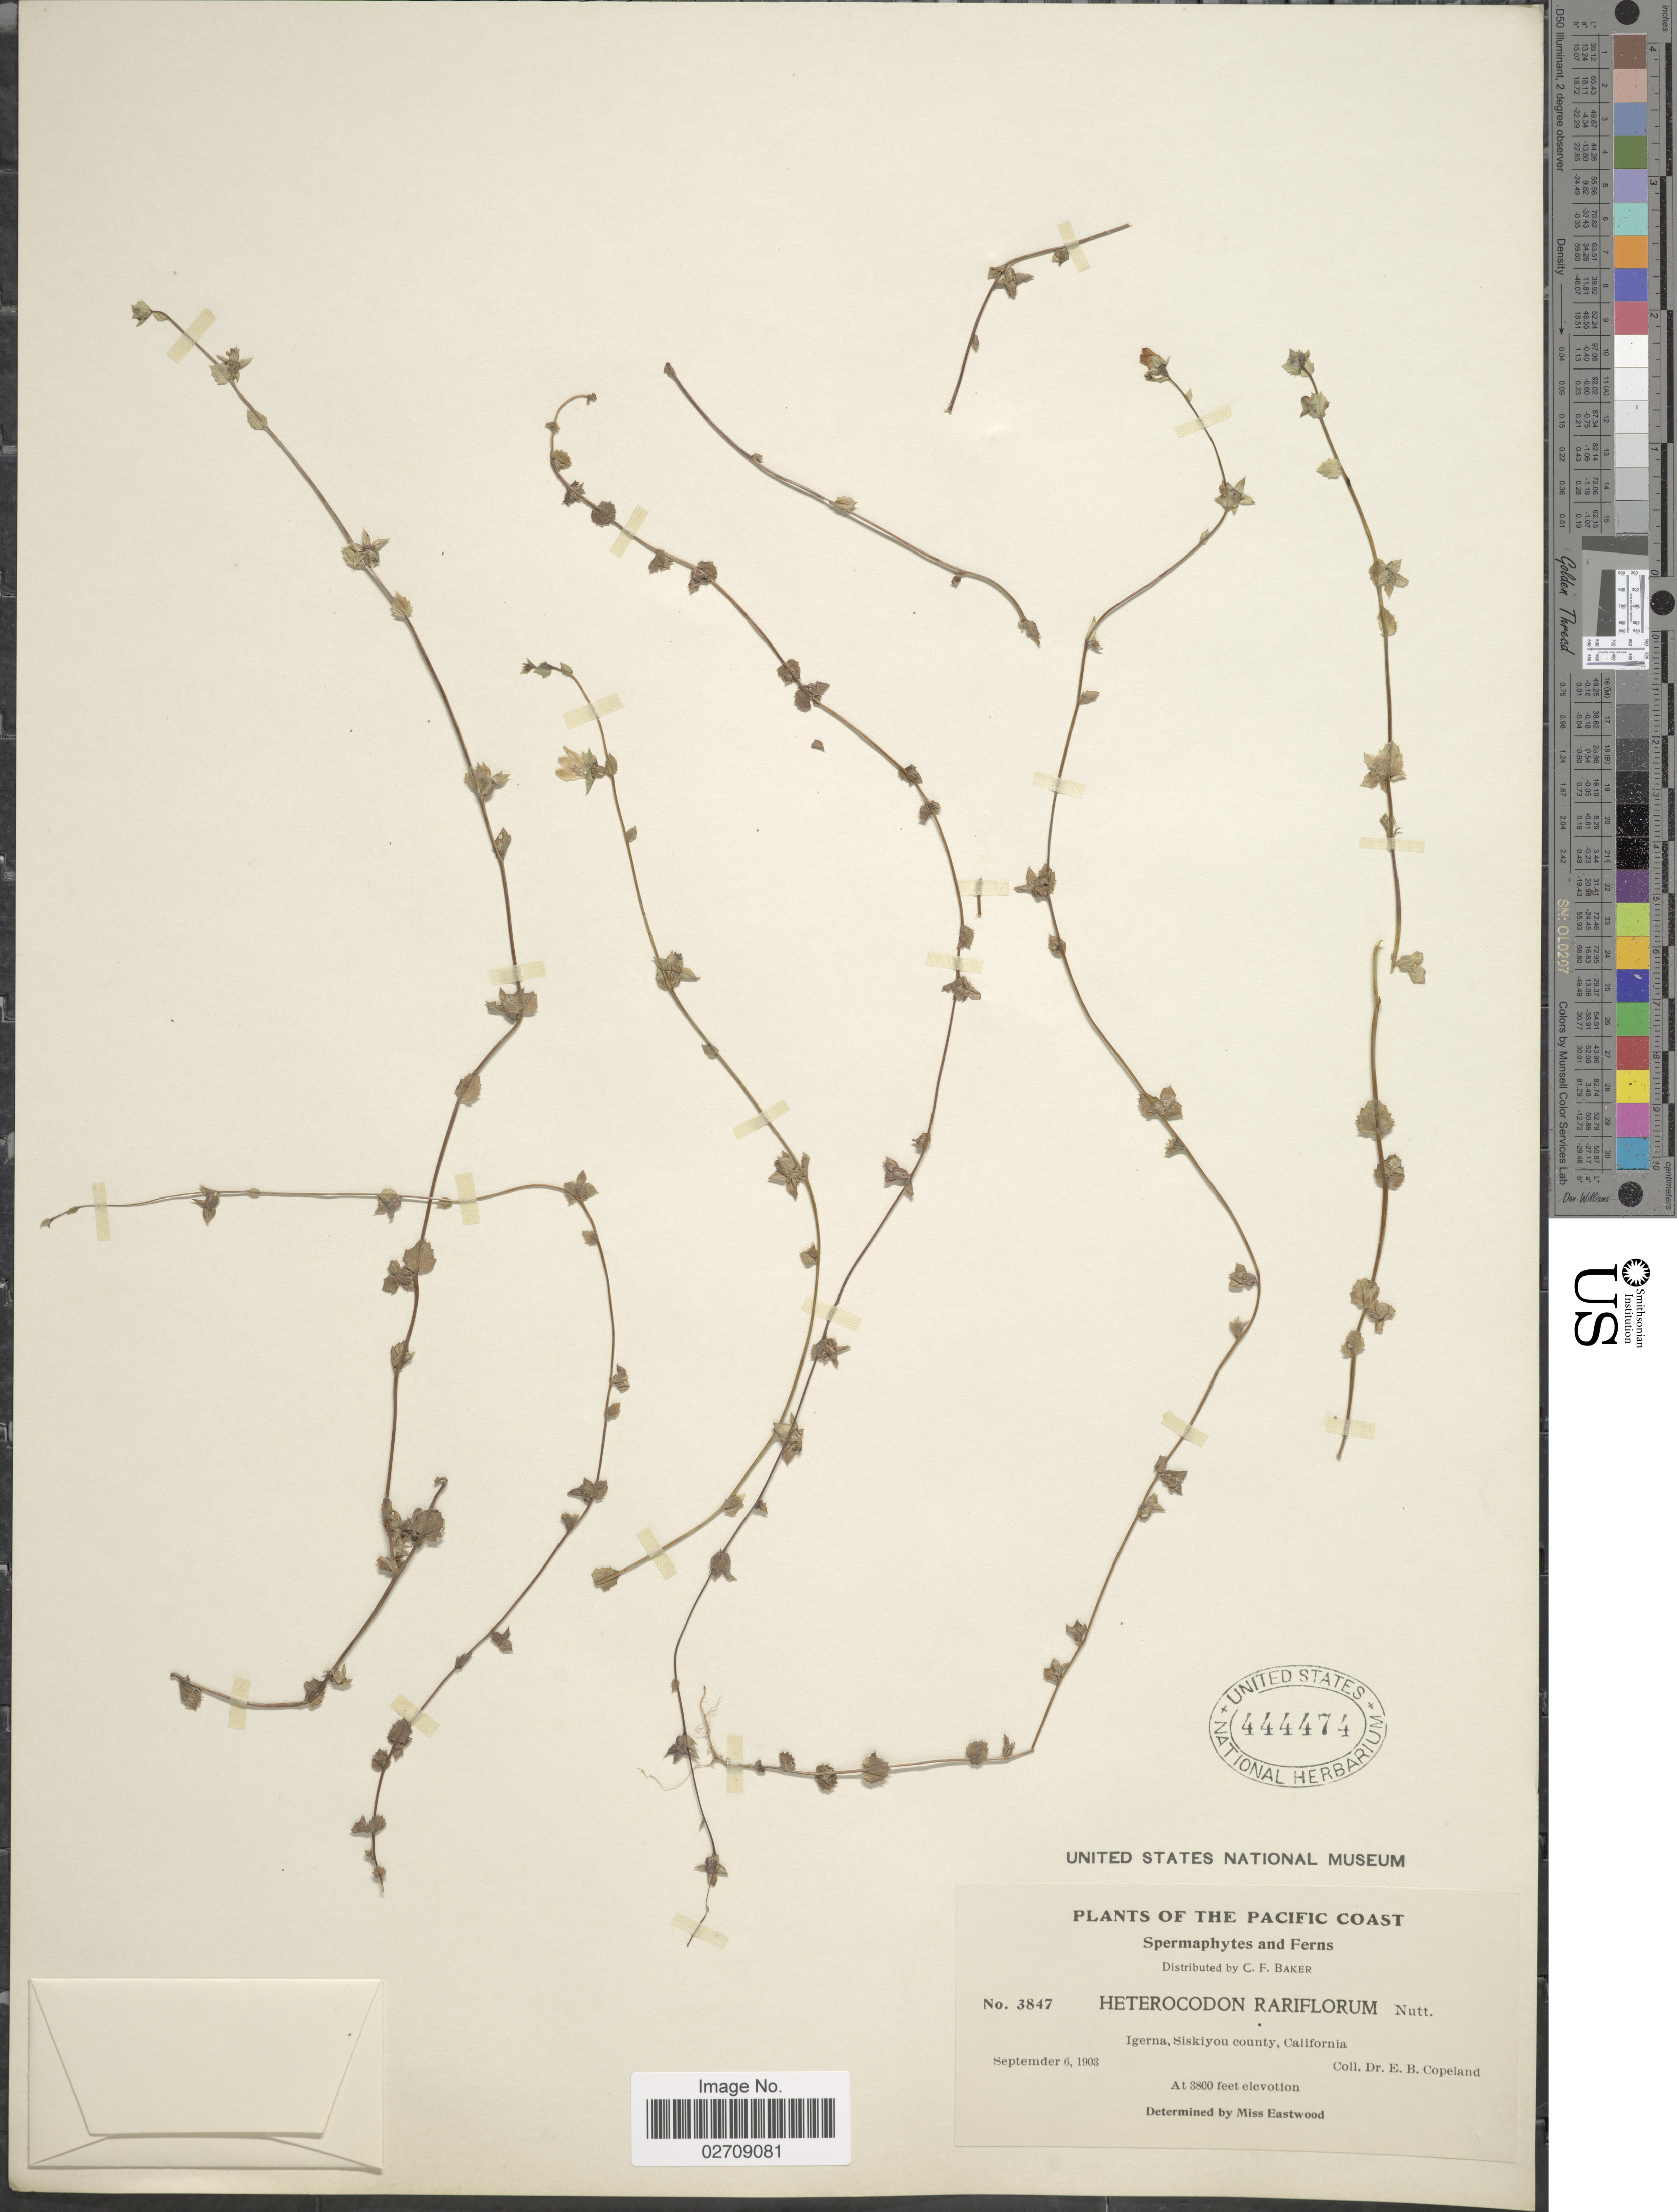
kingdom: Plantae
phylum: Tracheophyta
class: Magnoliopsida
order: Asterales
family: Campanulaceae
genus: Heterocodon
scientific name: Heterocodon rariflorum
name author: Nutt.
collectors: E. B. Copeland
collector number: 3847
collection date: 1903-09-06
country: United States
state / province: California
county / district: Siskiyou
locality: Pacific Coast. Igerna, Siskiyou county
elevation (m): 1158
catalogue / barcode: US 444474